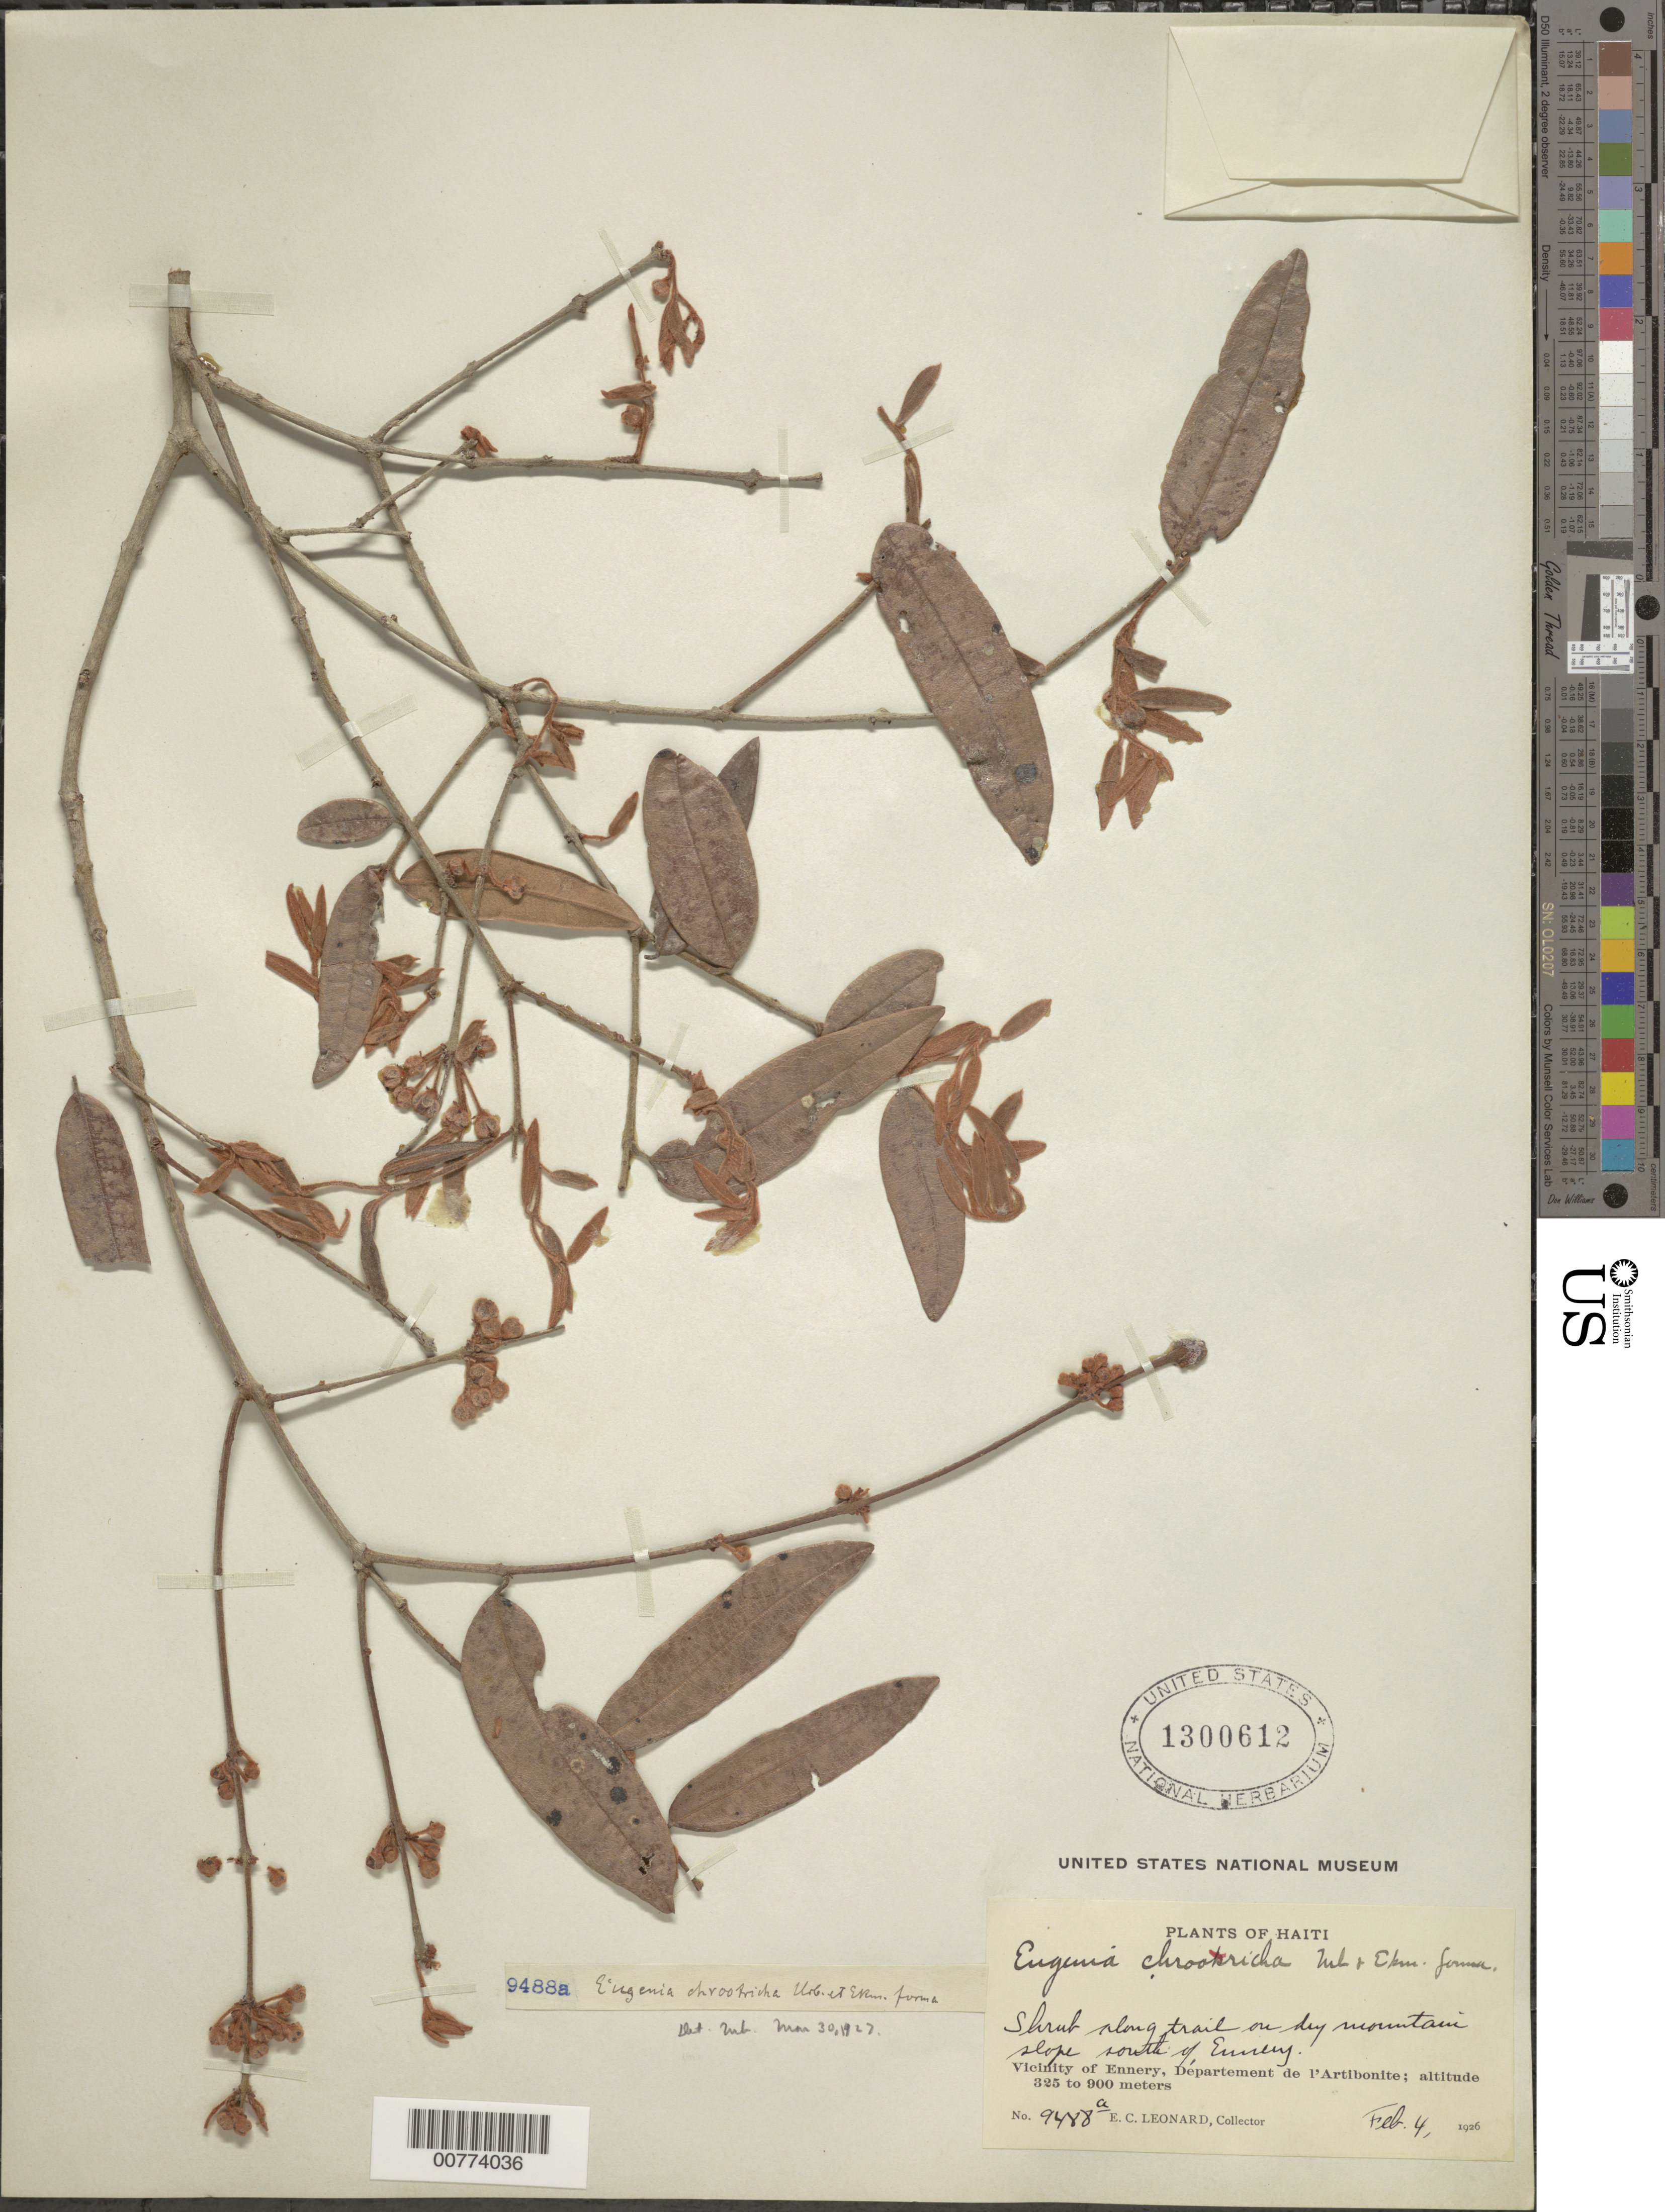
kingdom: Plantae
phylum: Tracheophyta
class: Magnoliopsida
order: Myrtales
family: Myrtaceae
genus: Eugenia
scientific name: Eugenia chrootricha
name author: Urb. & Ekman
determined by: Urban, Ignatz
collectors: E. C. Leonard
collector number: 9488a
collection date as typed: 04 Feb 1926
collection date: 1926-02-04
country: Haiti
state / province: Artibonite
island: Hispaniola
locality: Vicinity of Ennery, south of Ennery.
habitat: Along trail on dry mountain slope.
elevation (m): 325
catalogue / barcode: US 1300612